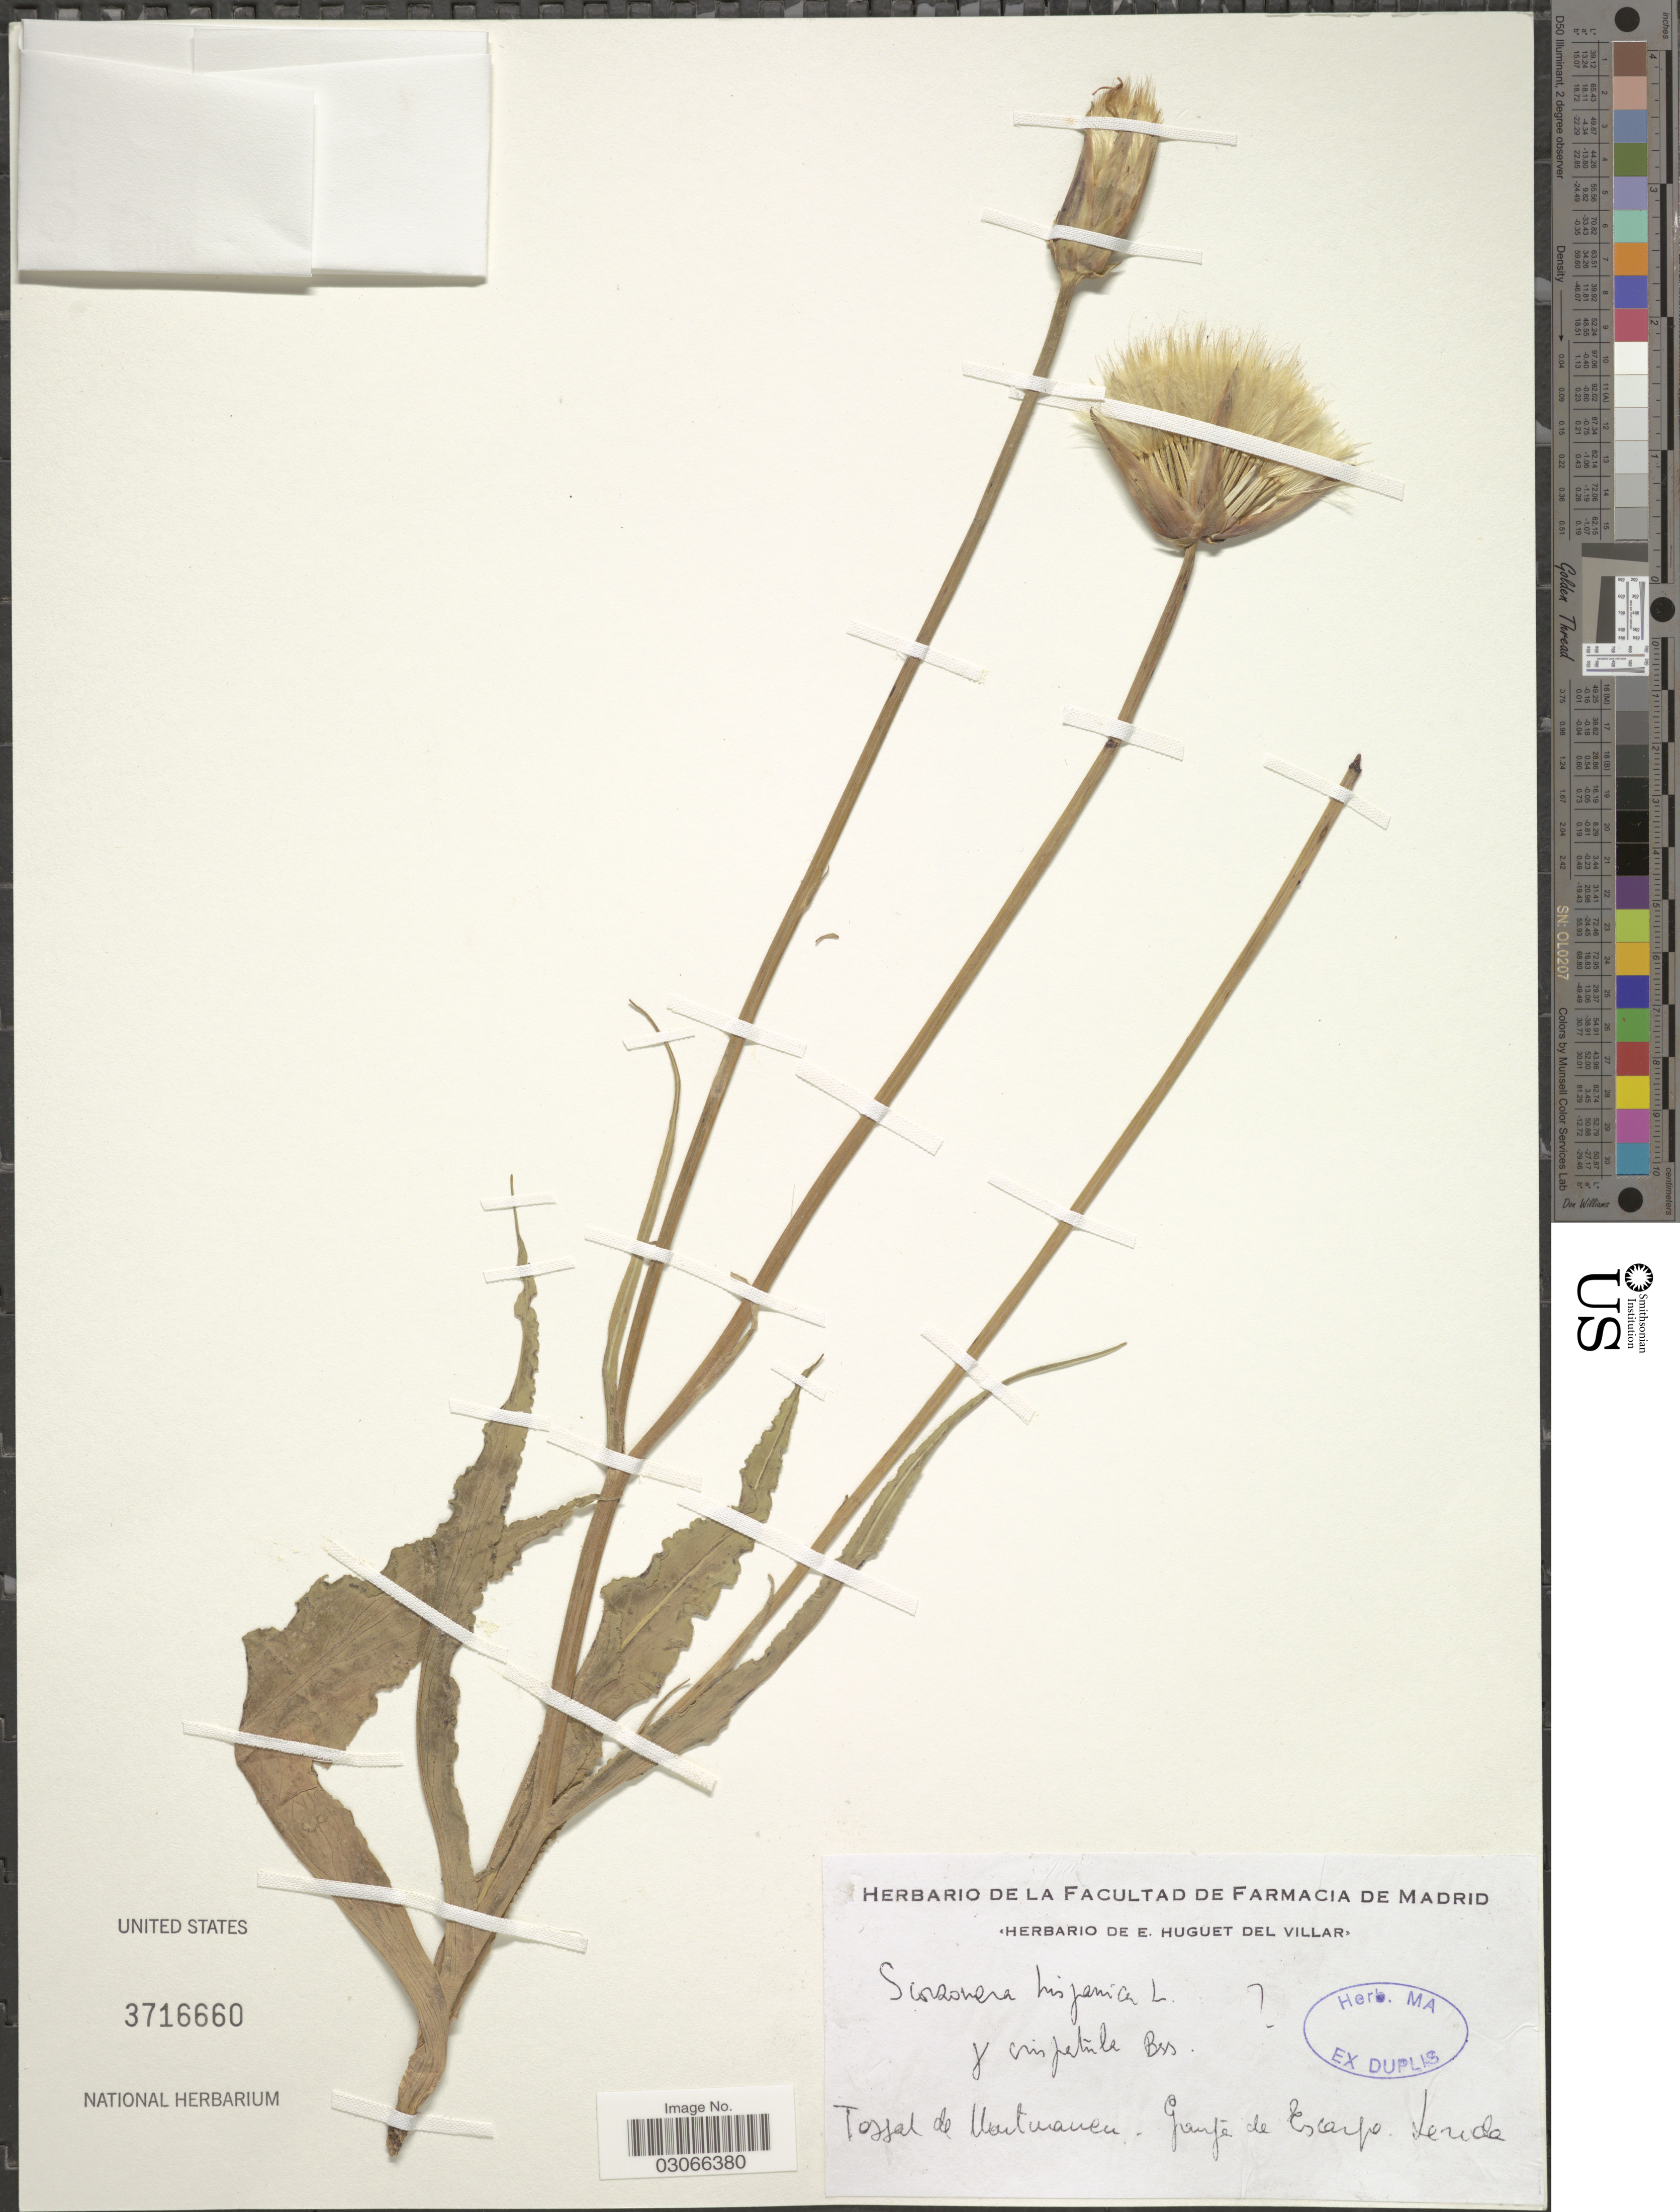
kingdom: Plantae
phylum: Tracheophyta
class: Magnoliopsida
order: Asterales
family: Asteraceae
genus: Scorzonera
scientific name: Scorzonera hispanica var. crispatula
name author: DC.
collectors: Ex herb. E. Huguet del Villar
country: Spain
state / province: Catalunya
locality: Tossal de Montmeneu. Granja d'Escarp. Lérida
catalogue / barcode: US 3716660